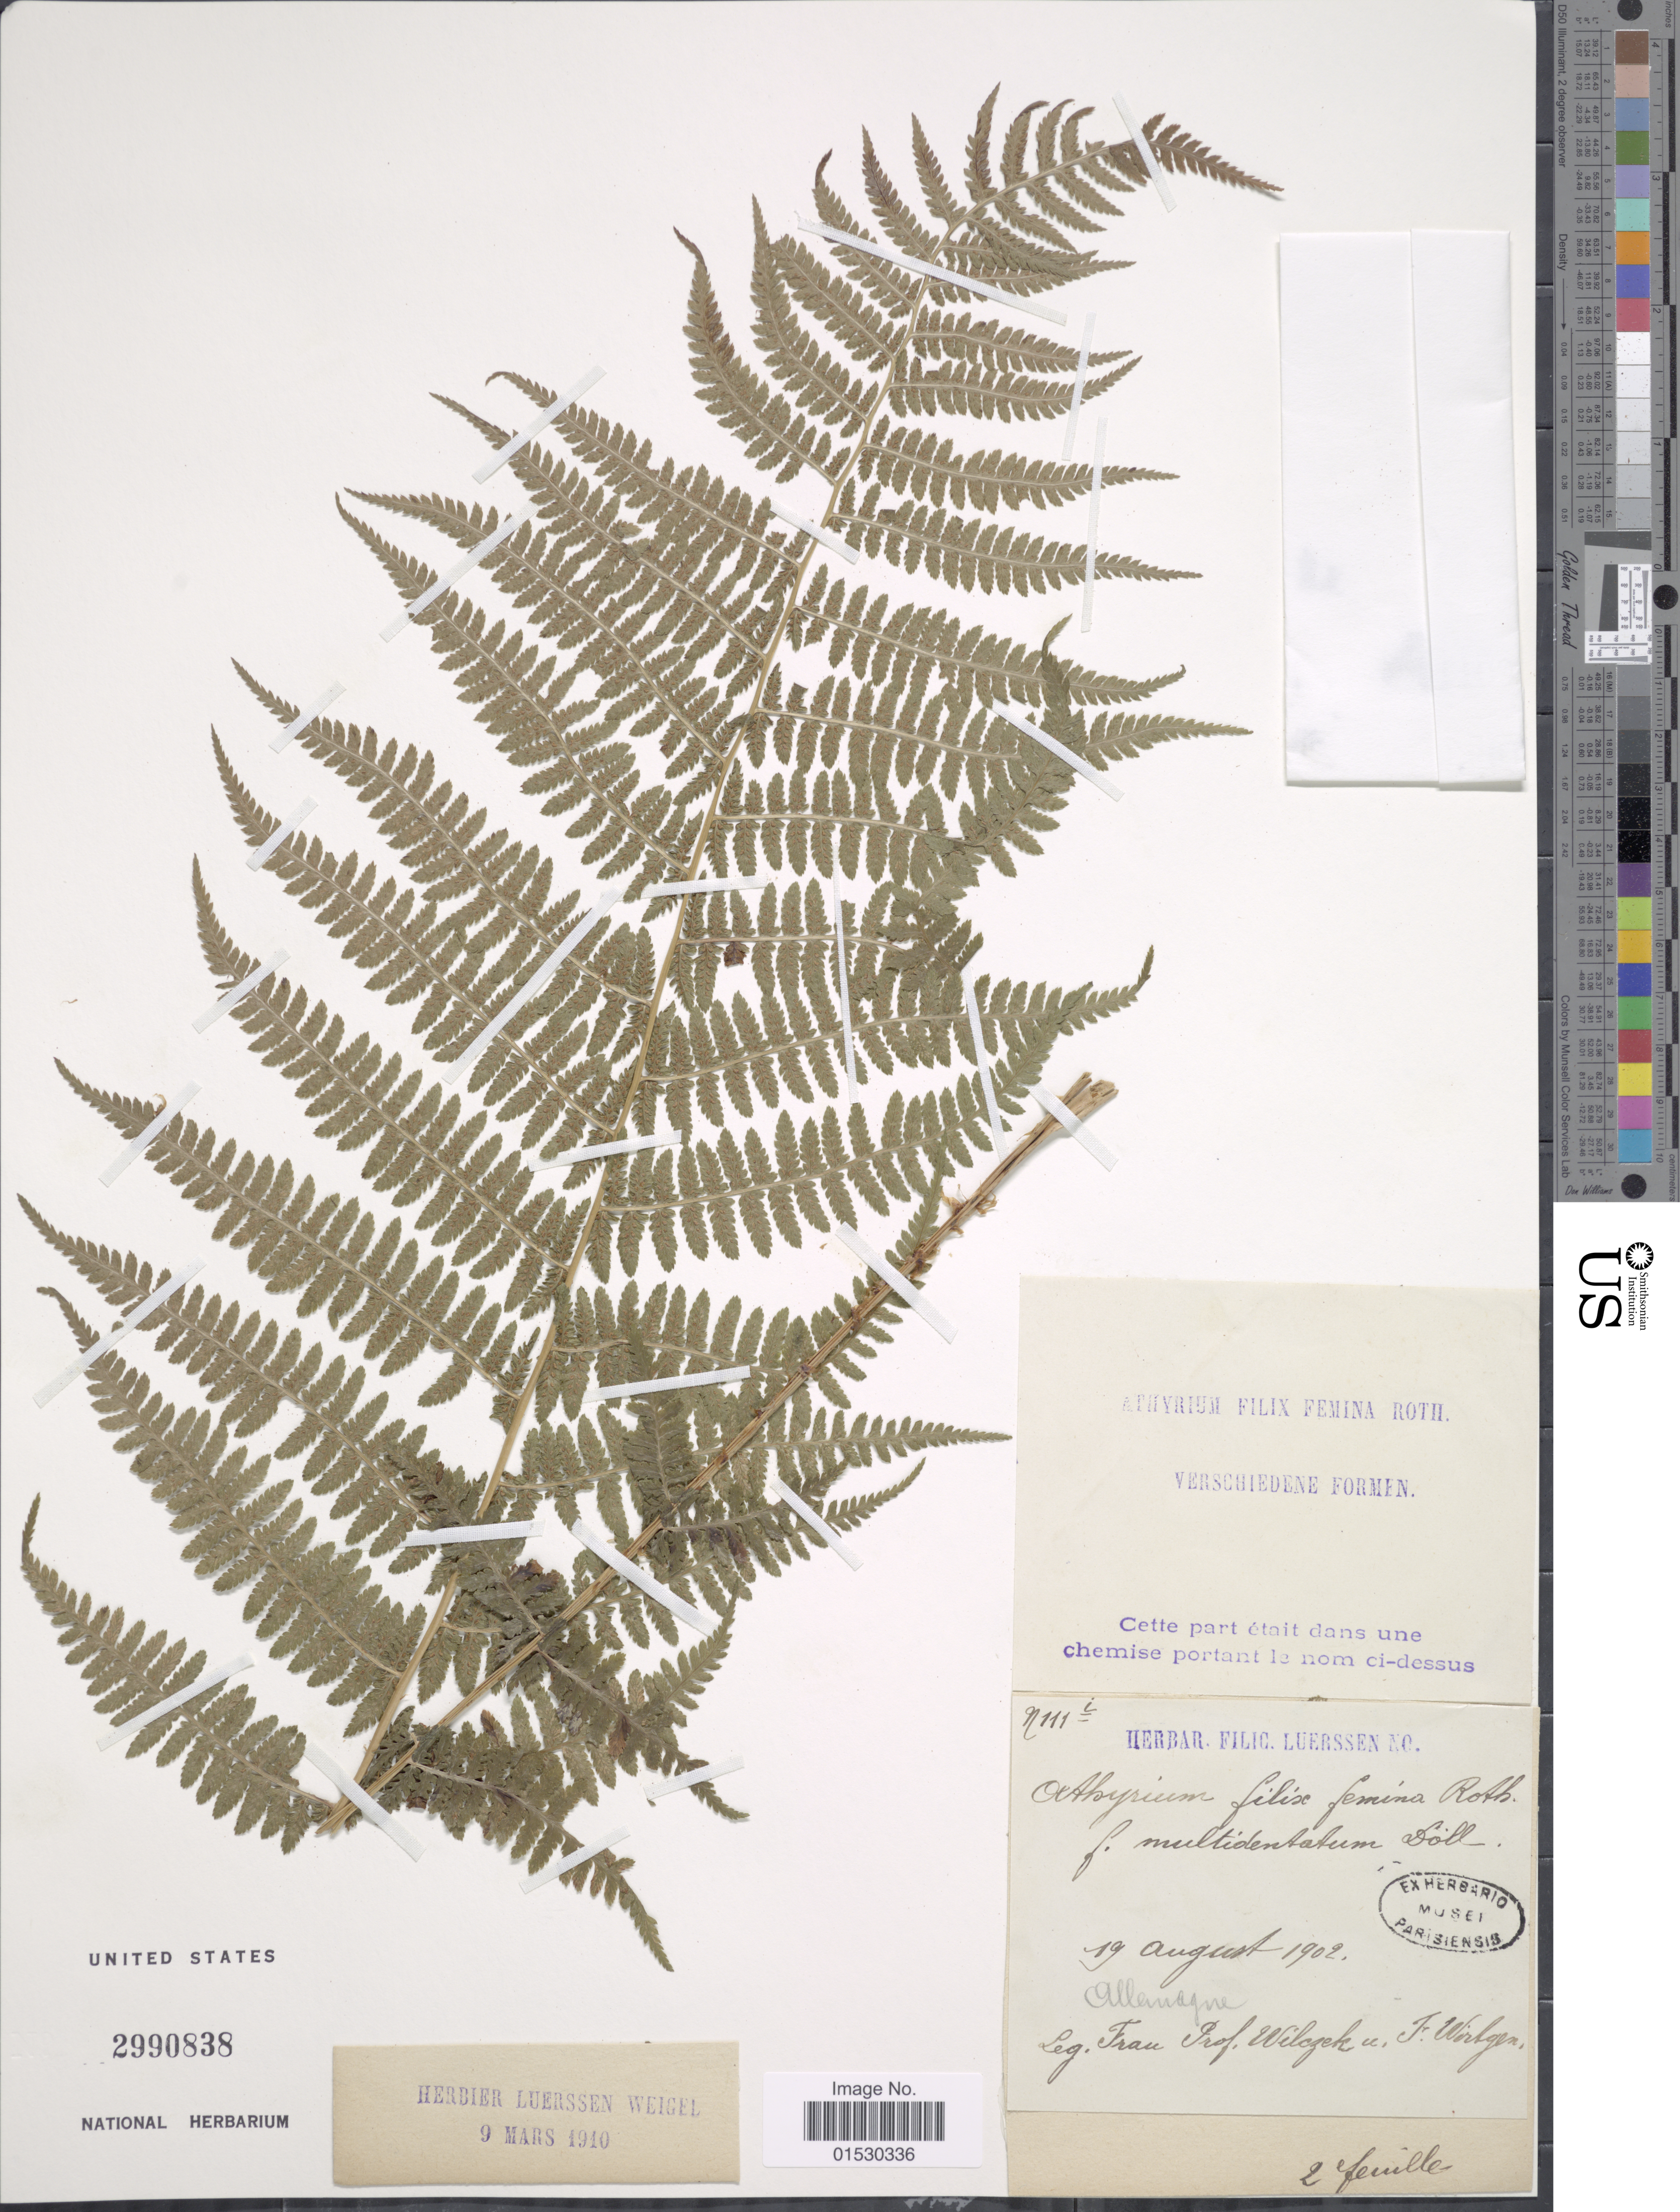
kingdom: Plantae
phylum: Tracheophyta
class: Polypodiopsida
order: Polypodiales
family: Athyriaceae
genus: Athyrium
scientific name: Athyrium filix-femina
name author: (L.) Roth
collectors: Wilczek & F. Wirtgen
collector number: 111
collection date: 1902-08-19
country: Germany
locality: Allemagne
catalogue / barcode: US 2990838